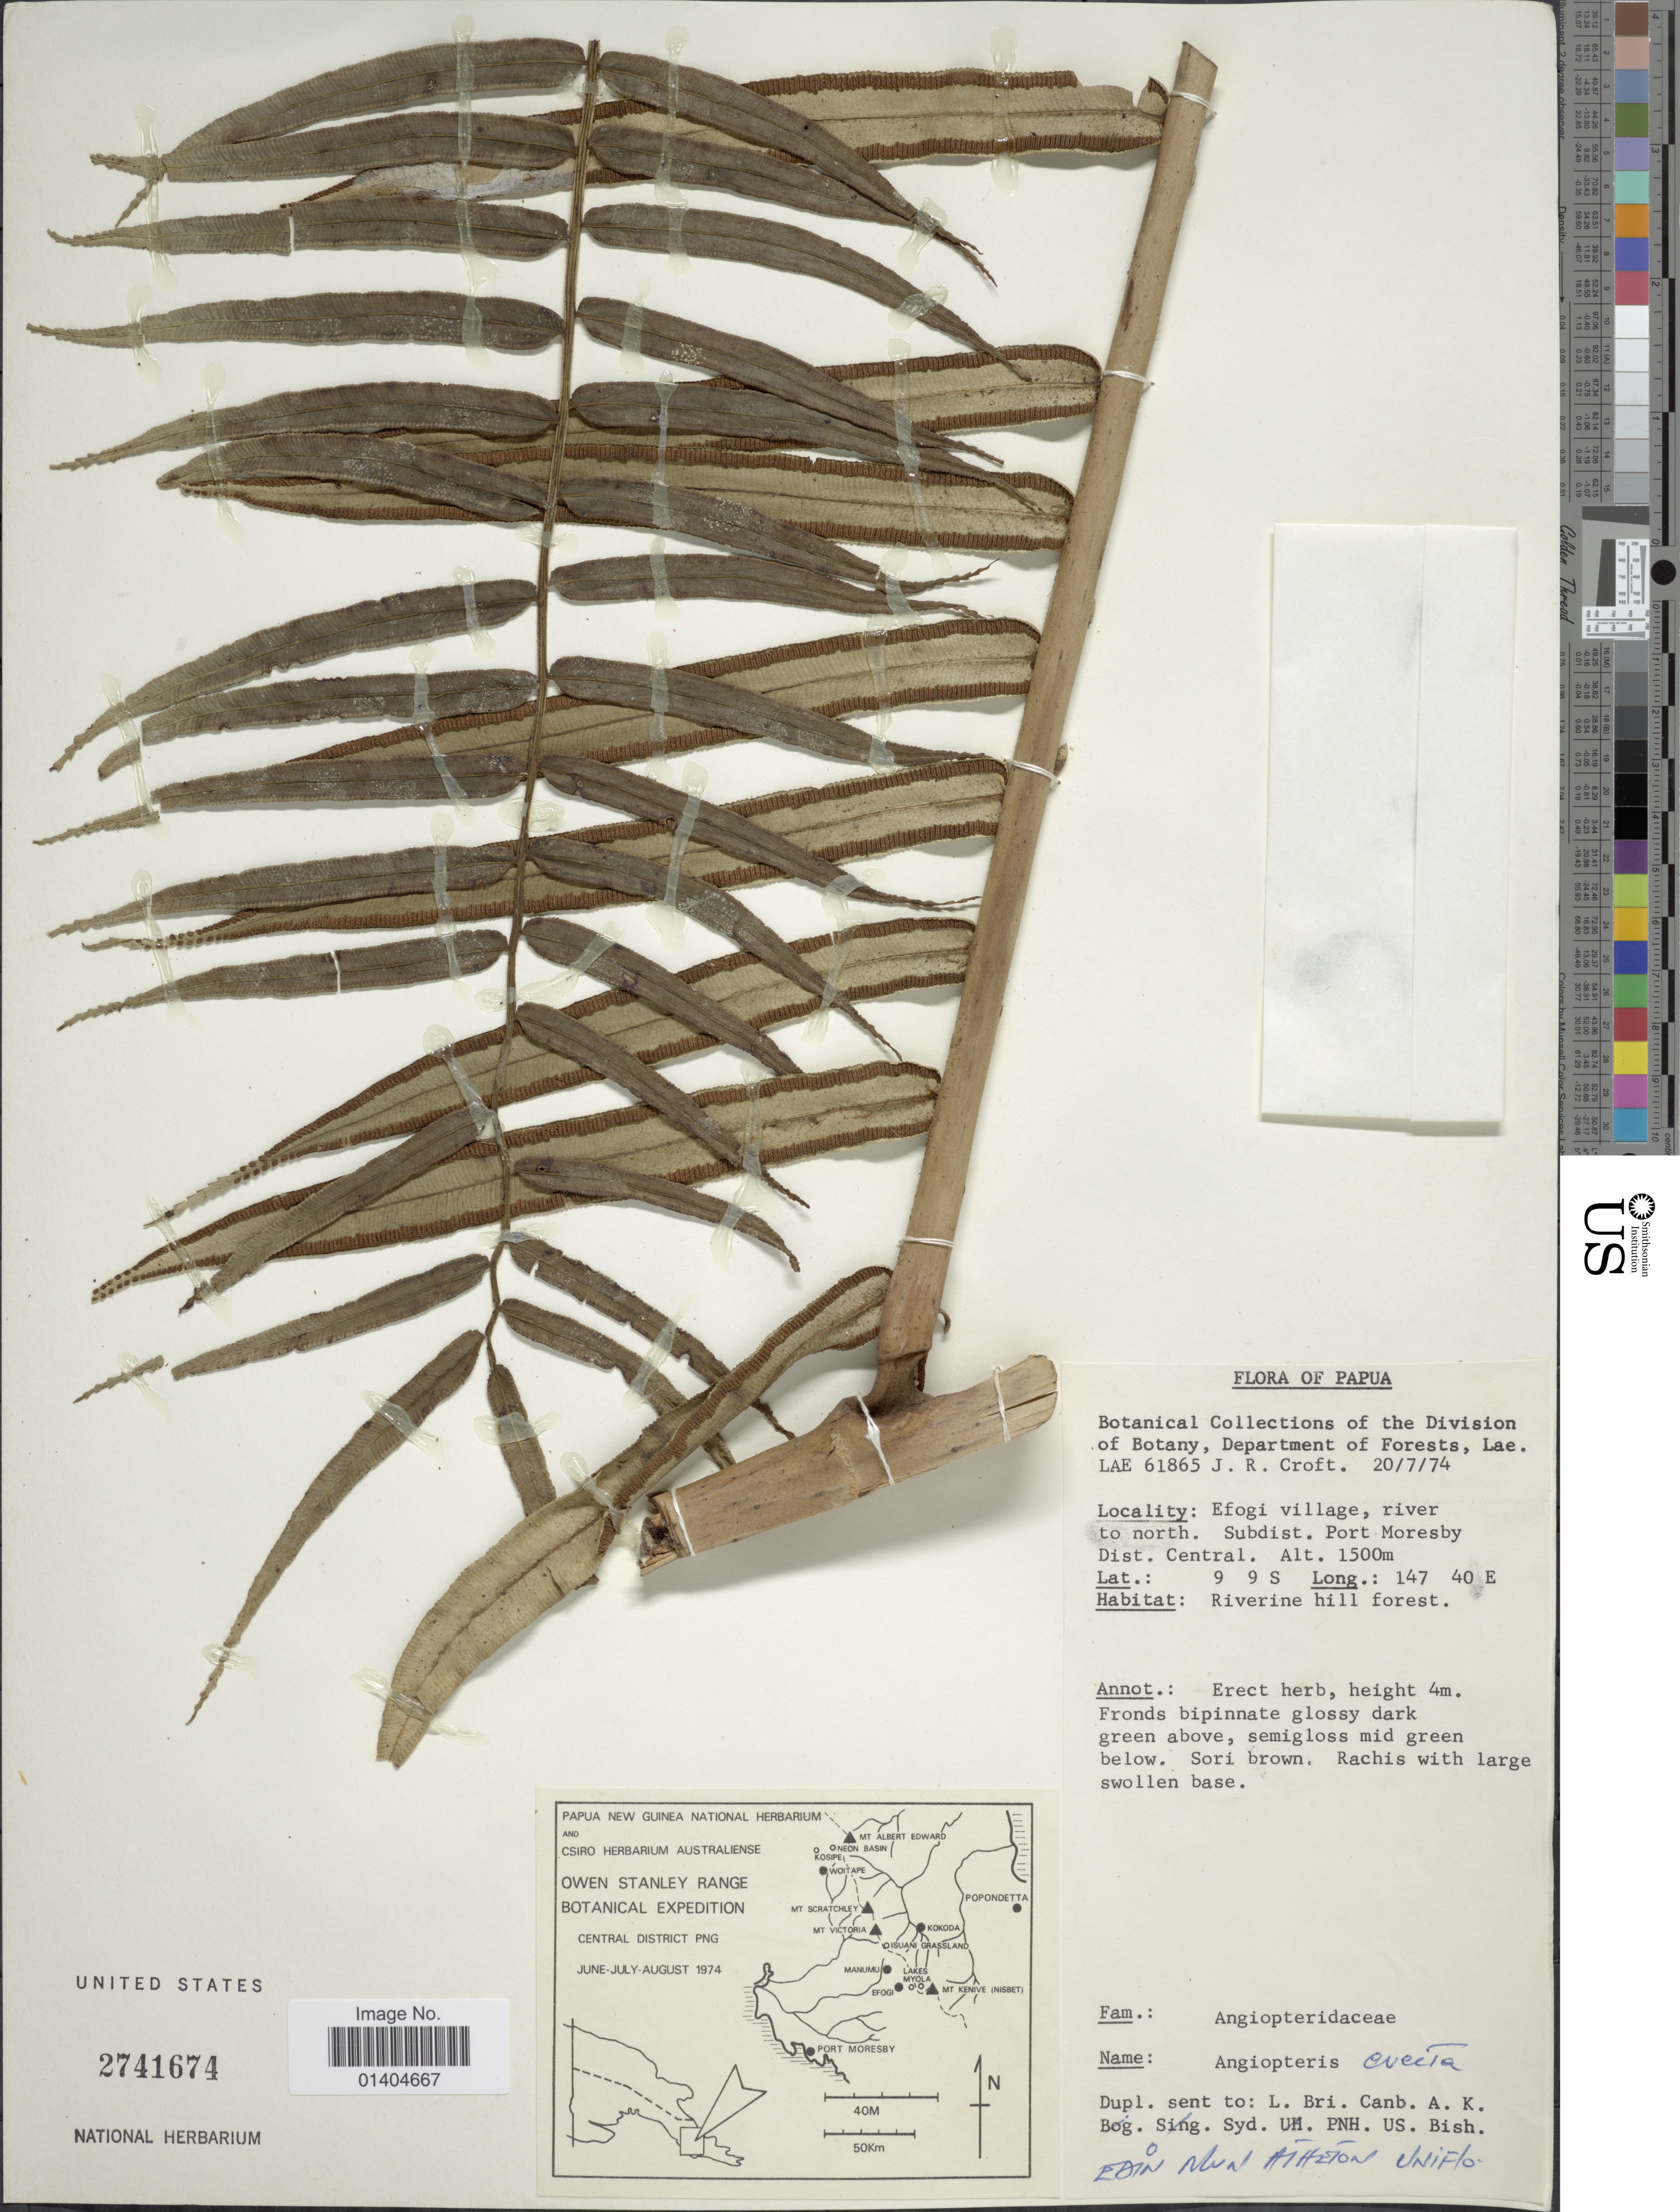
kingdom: Plantae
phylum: Tracheophyta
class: Polypodiopsida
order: Marattiales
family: Marattiaceae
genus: Angiopteris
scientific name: Angiopteris evecta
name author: (G. Forst.) Hoffm.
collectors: J. R. Croft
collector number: LAE 61865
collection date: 1974-07-20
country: Papua New Guinea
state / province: Central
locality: Efogi village, river to north. Subdist. Port Moresby Dist. Central.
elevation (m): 1500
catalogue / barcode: US 2741674